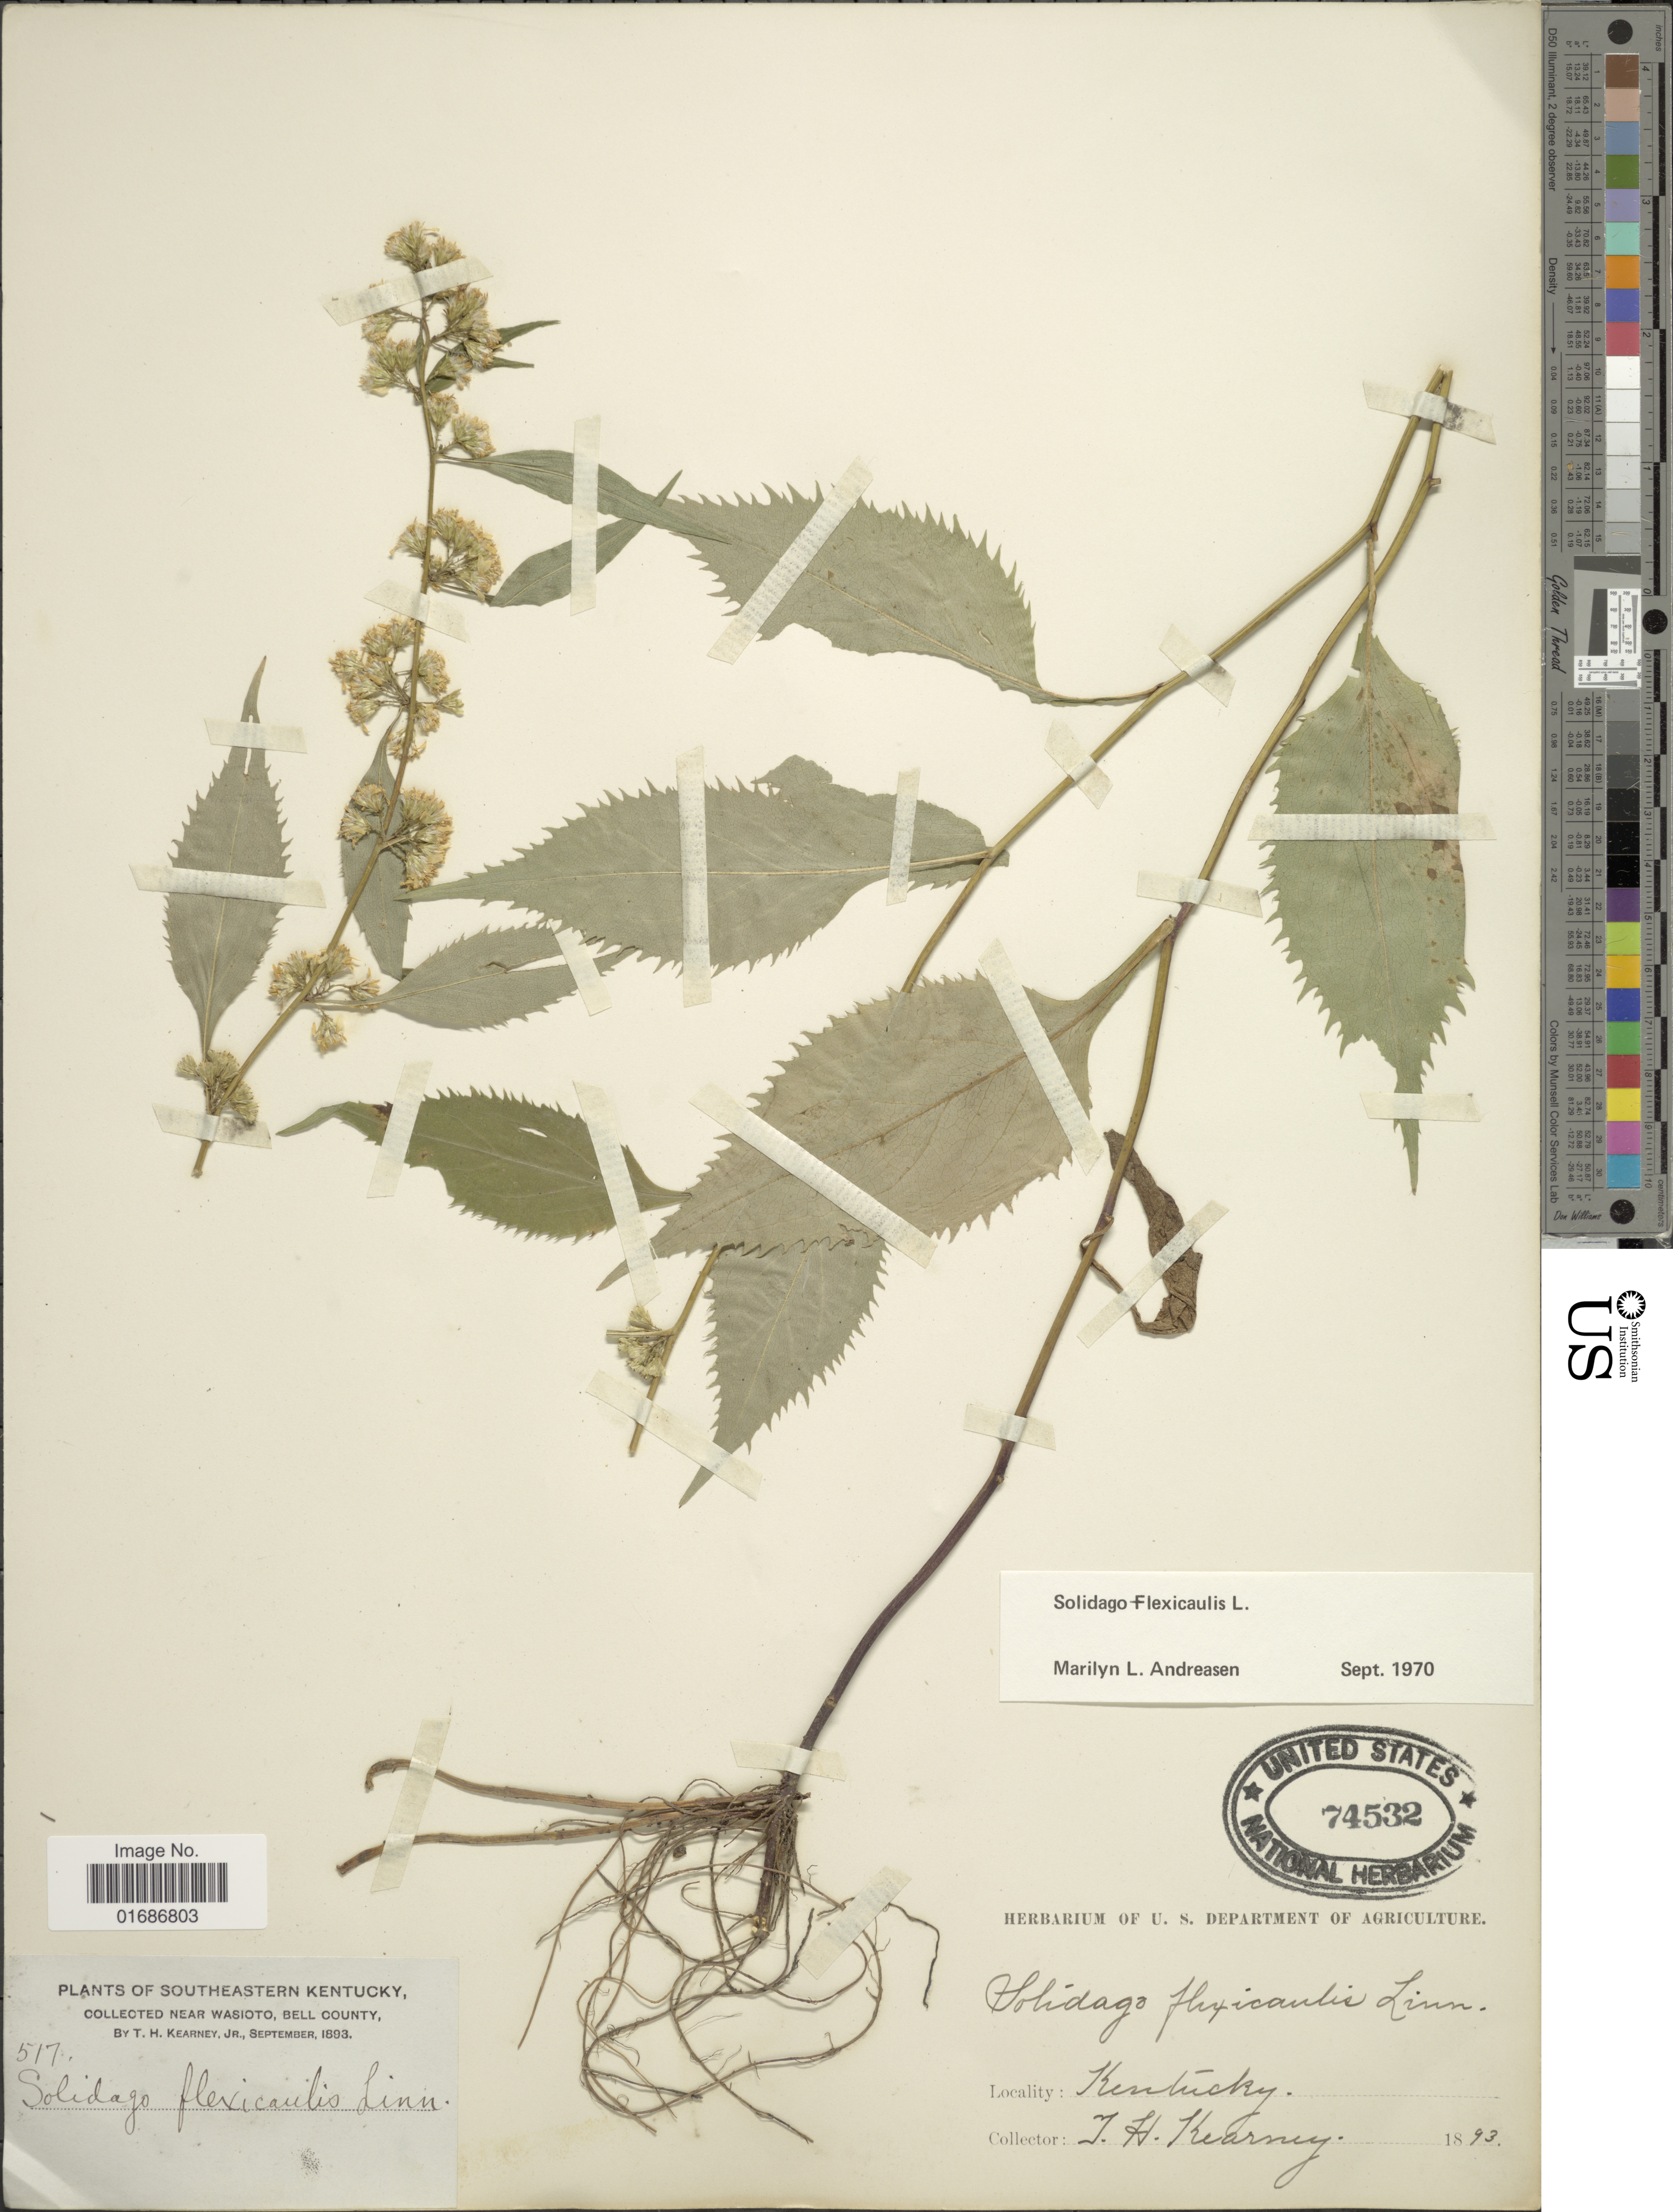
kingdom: Plantae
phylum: Tracheophyta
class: Magnoliopsida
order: Asterales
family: Asteraceae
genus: Solidago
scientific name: Solidago flexicaulis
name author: L.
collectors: T. H. Kearney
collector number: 517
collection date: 1893-09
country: United States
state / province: Kentucky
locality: Southeastern Kentucky, Collected near Wasioto, Bell County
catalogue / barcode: US 74532